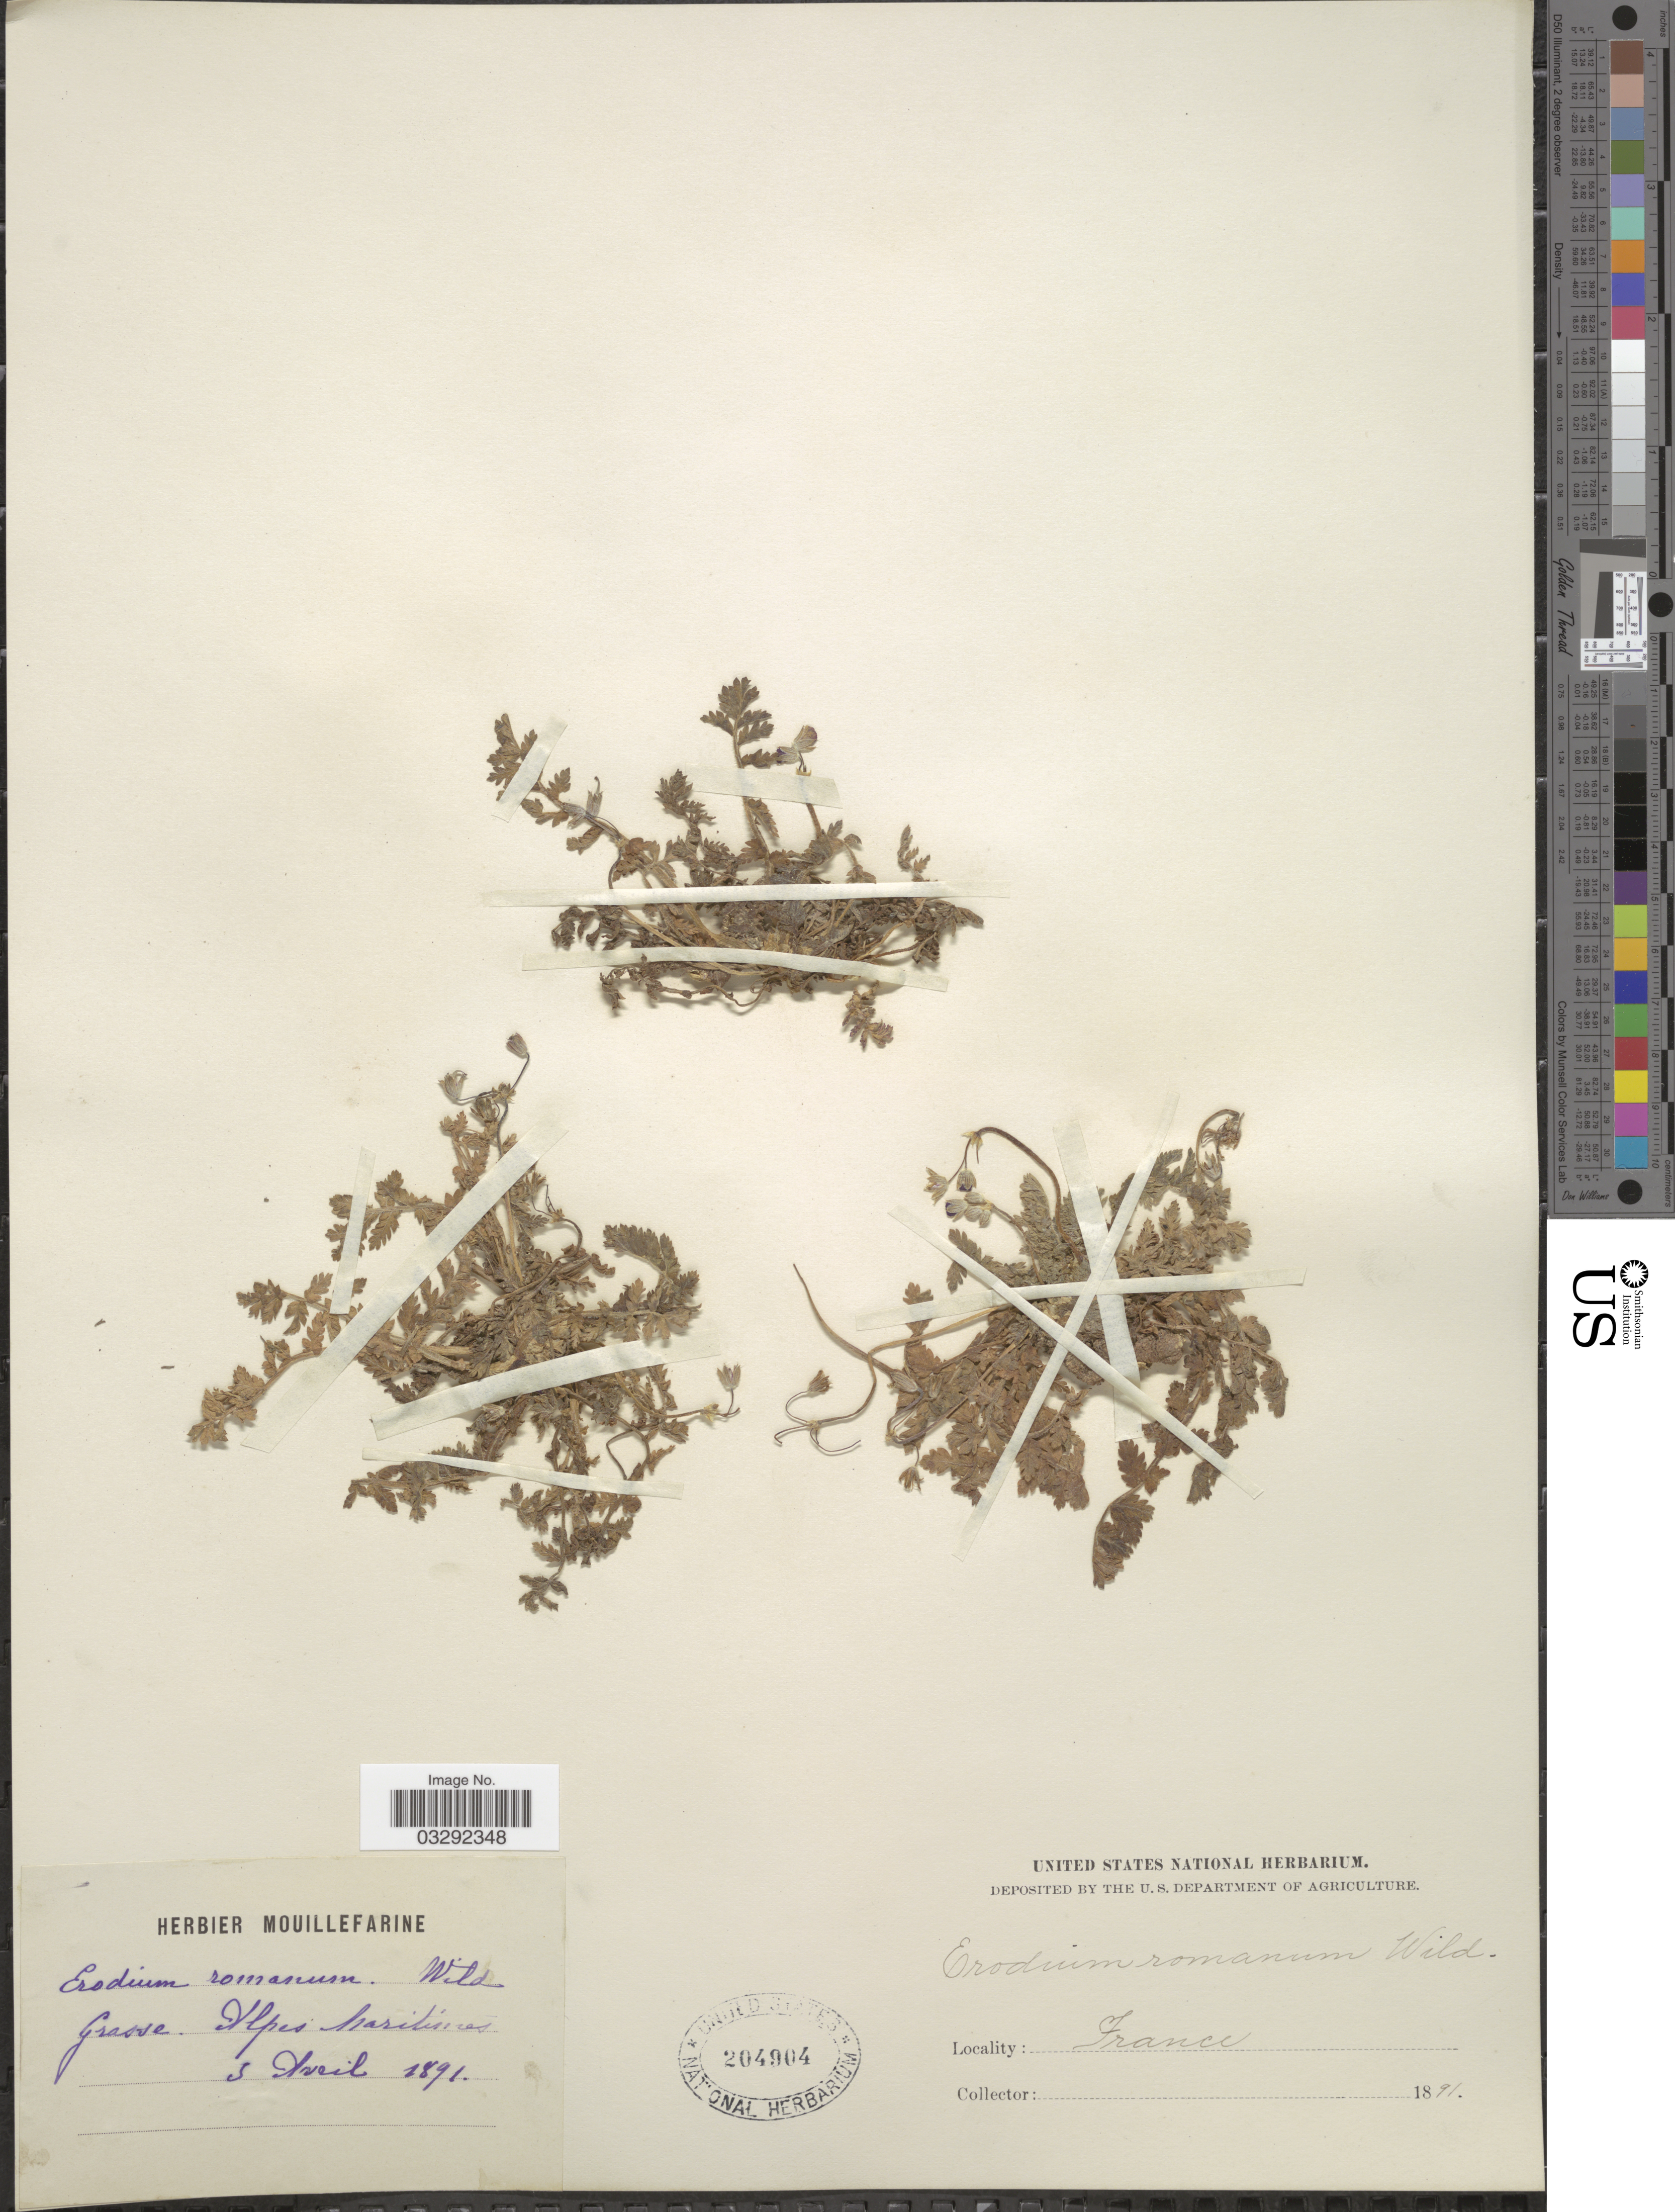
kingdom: Plantae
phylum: Tracheophyta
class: Magnoliopsida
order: Geraniales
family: Geraniaceae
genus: Erodium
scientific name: Erodium romanum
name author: (Burm. f.) L'Hér.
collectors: ex herb. Mouillefarine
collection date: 1891-04-03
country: France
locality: Grasse. Alpes Maritimes.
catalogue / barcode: US 204904